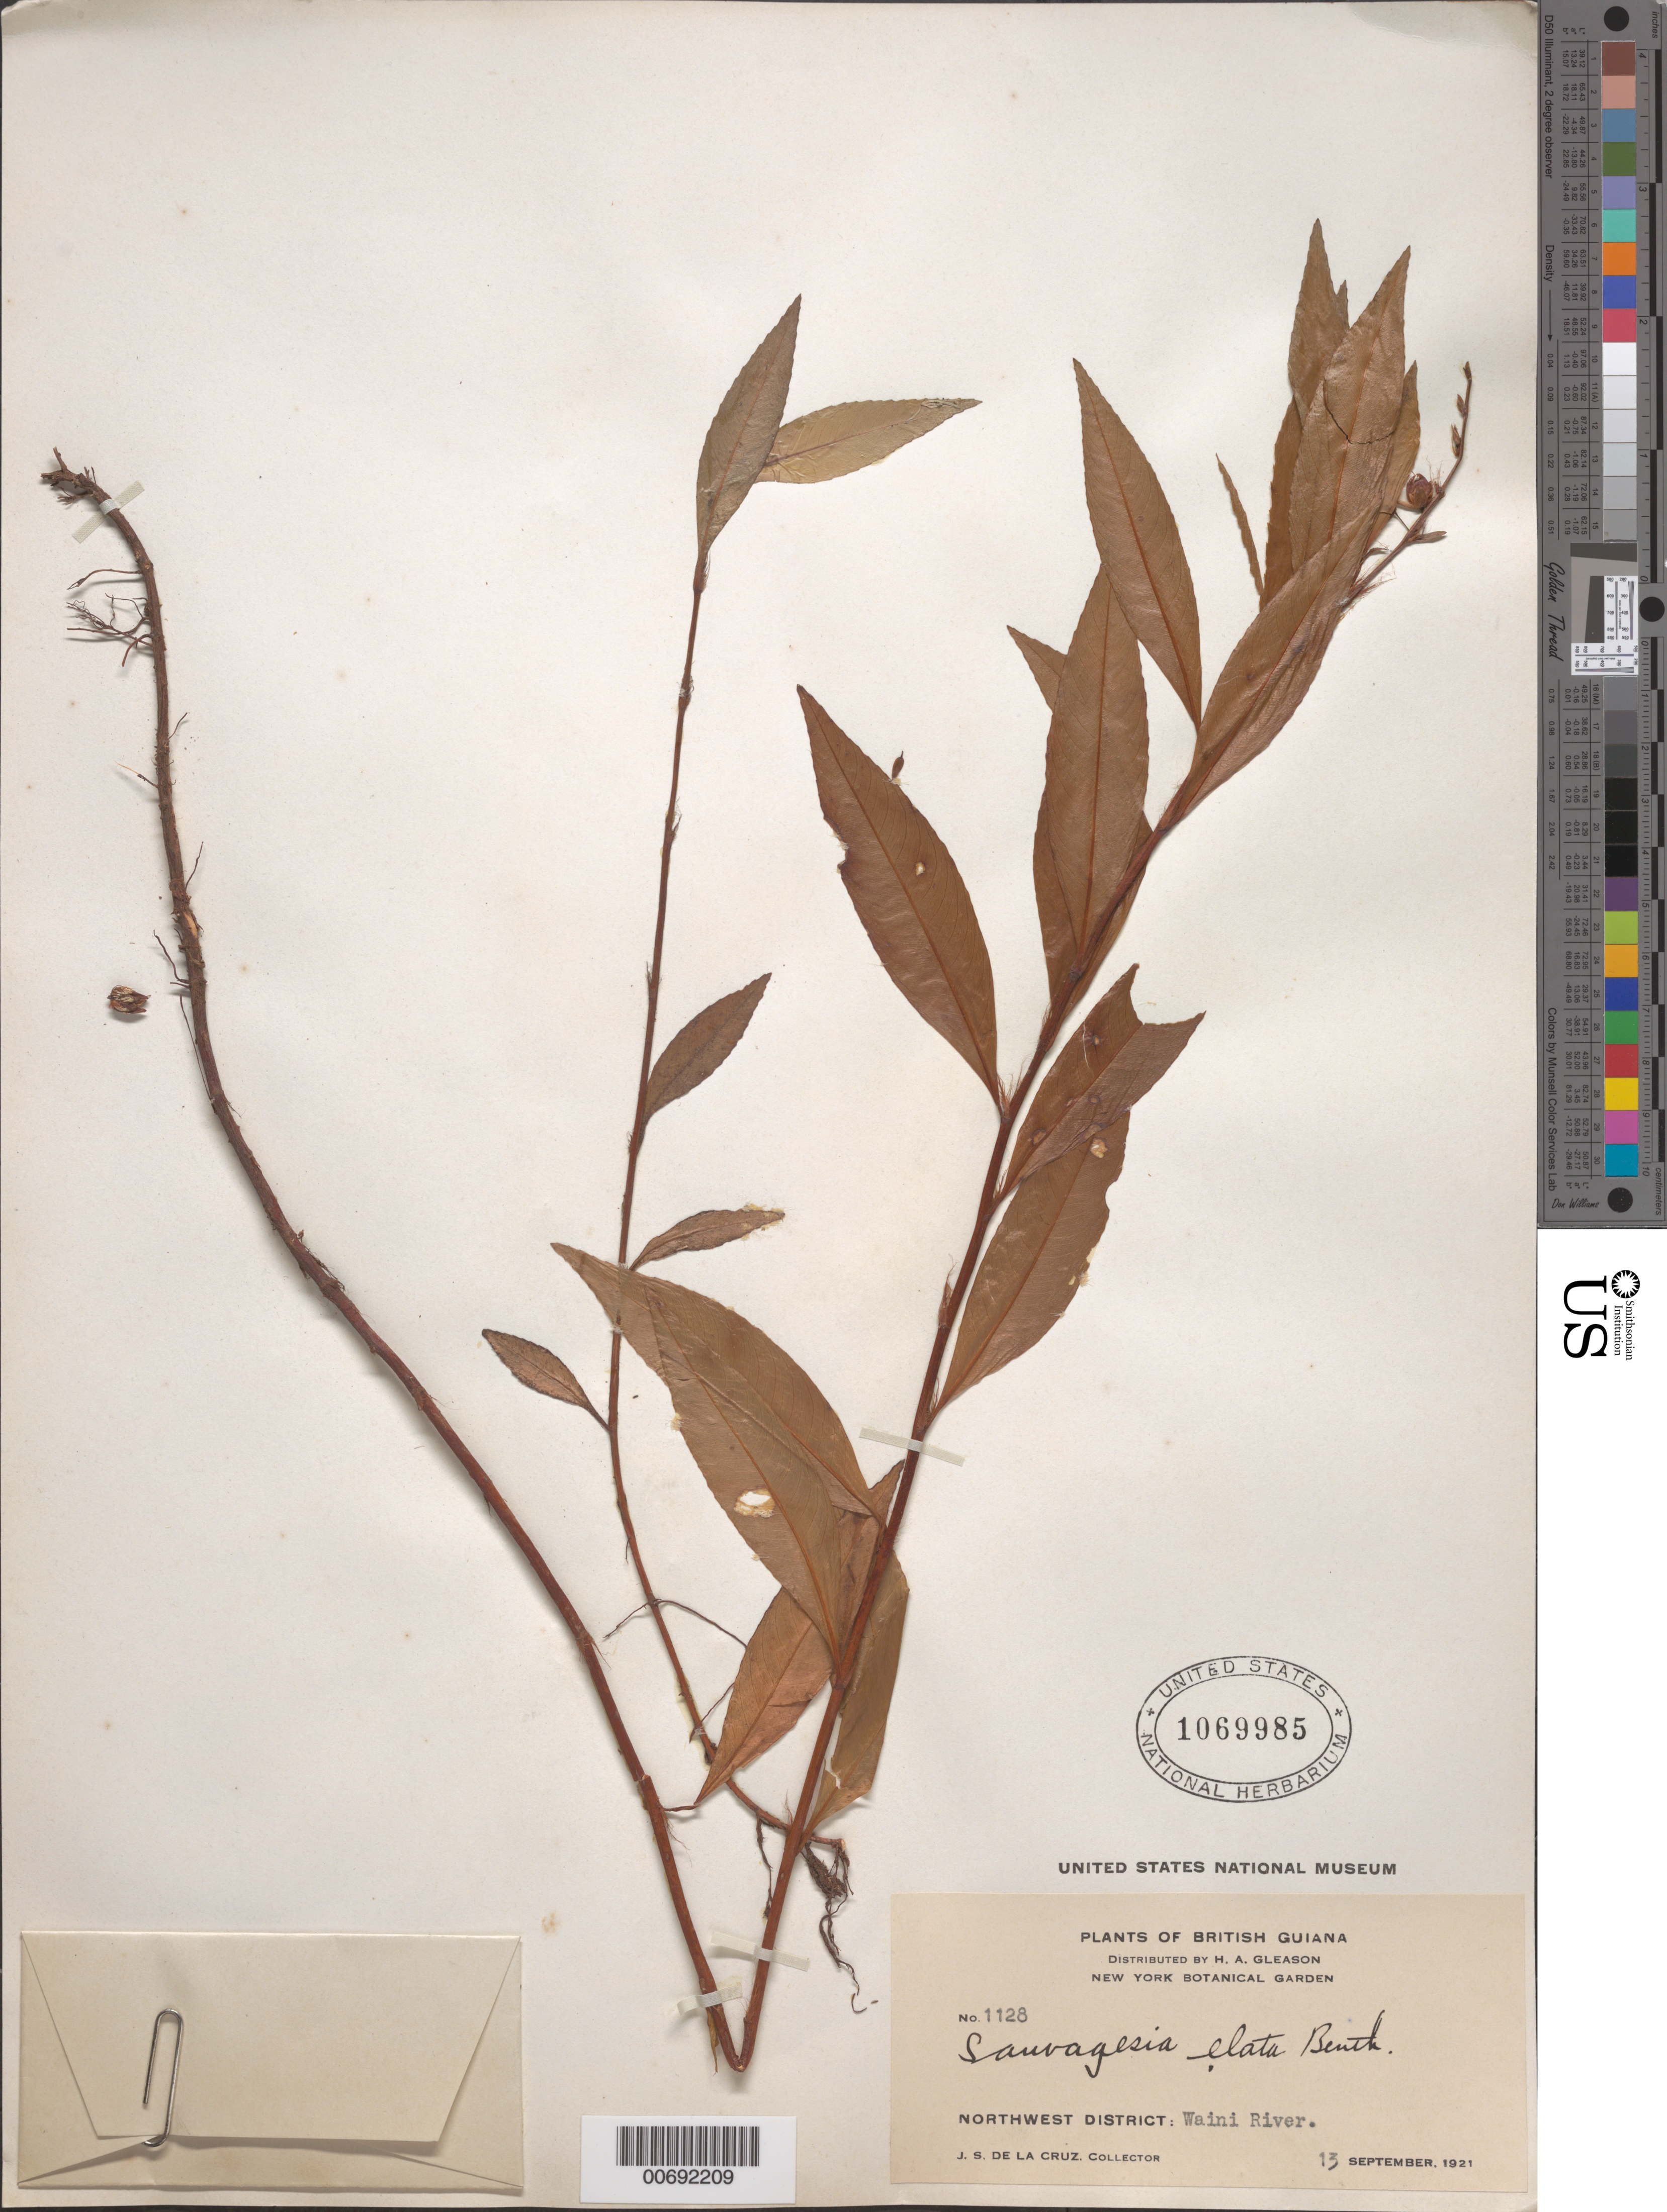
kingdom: Plantae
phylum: Tracheophyta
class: Magnoliopsida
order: Malpighiales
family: Ochnaceae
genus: Sauvagesia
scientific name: Sauvagesia elata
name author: Benth.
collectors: J. S. de la Cruz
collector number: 1128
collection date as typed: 13-Sep-21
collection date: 1921-09-13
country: Guyana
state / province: Barima-Waini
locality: Waini R., NW District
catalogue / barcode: US 1069985